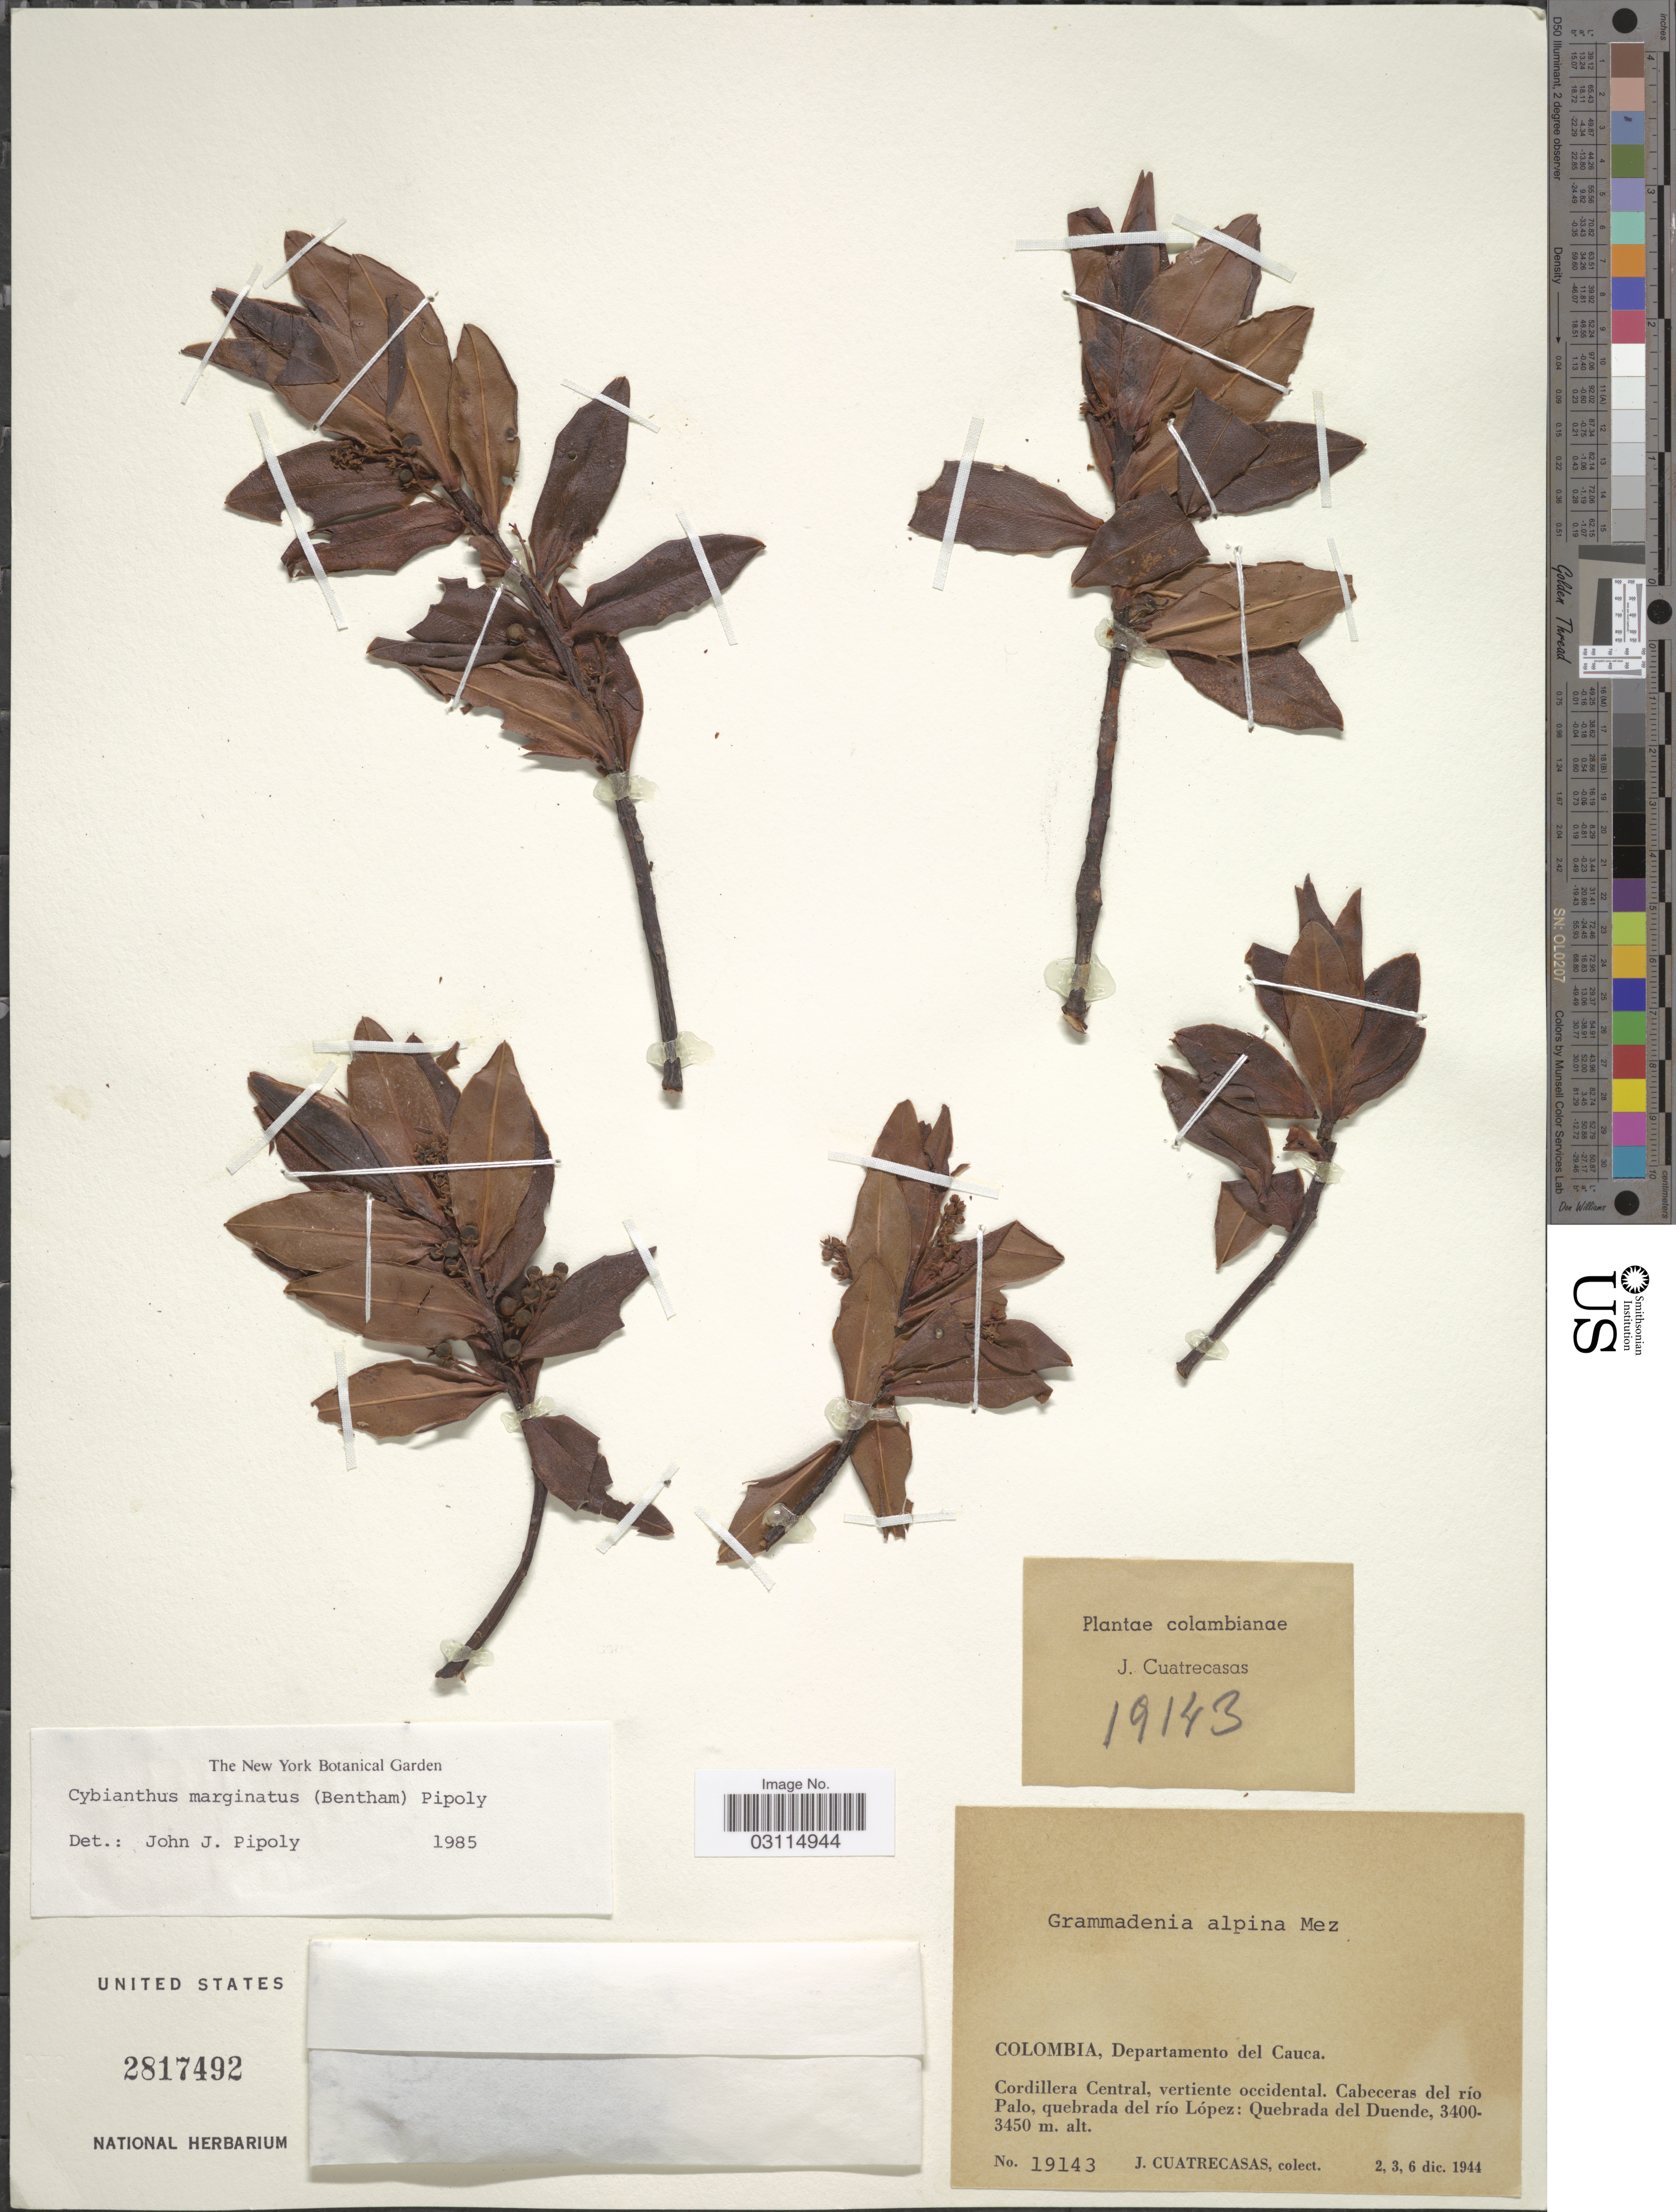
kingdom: Plantae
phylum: Tracheophyta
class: Magnoliopsida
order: Ericales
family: Primulaceae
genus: Cybianthus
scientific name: Cybianthus marginatus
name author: (Benth.) Pipoly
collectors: J. Cuatrecasas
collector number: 19143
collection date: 1944-12-02/1944-12-06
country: Colombia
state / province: Cauca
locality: Departamento del Cauca. Cordillera Central, vertiente occidental. Cabeceras del río Palo, quebrada del río López: Quebrada del Duende.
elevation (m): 3400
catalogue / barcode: US 2817492